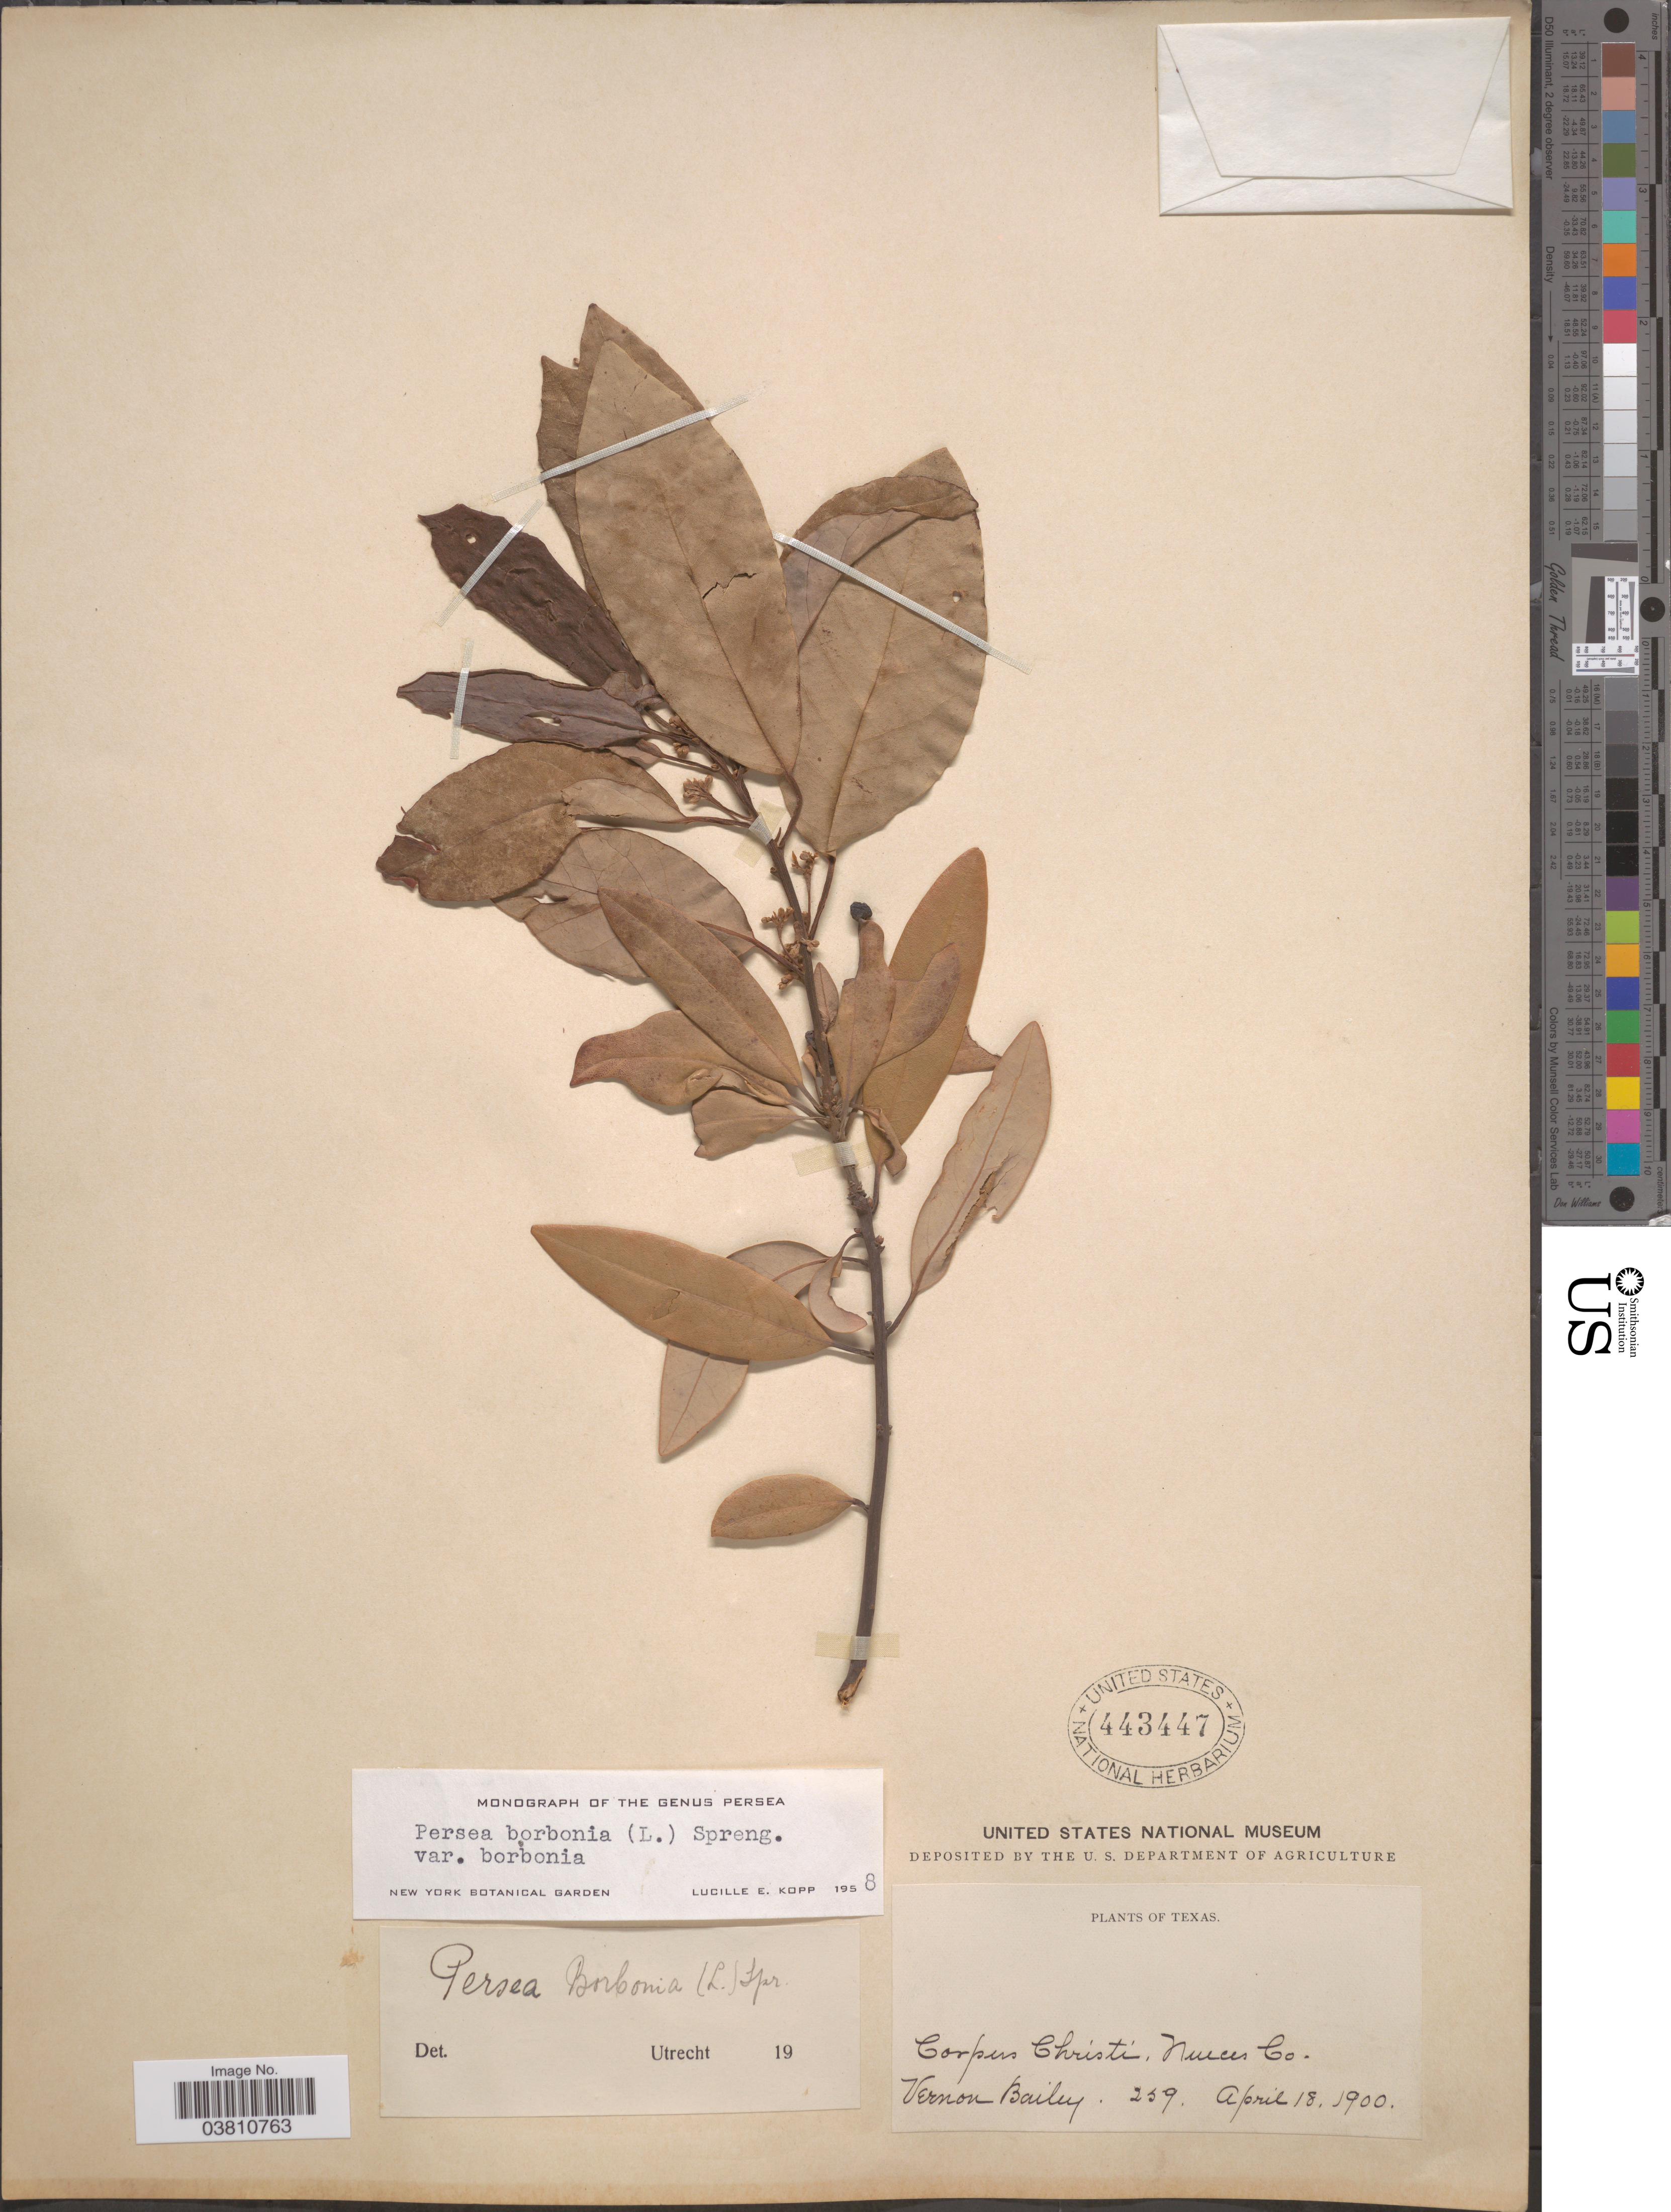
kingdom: Plantae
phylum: Tracheophyta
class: Magnoliopsida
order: Laurales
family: Lauraceae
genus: Persea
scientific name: Persea borbonia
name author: (L.) Spreng.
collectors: V. O. Bailey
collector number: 259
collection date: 1900-04-18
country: United States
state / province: Texas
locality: Corpus Christi, Nueces Co.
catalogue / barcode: US 443447